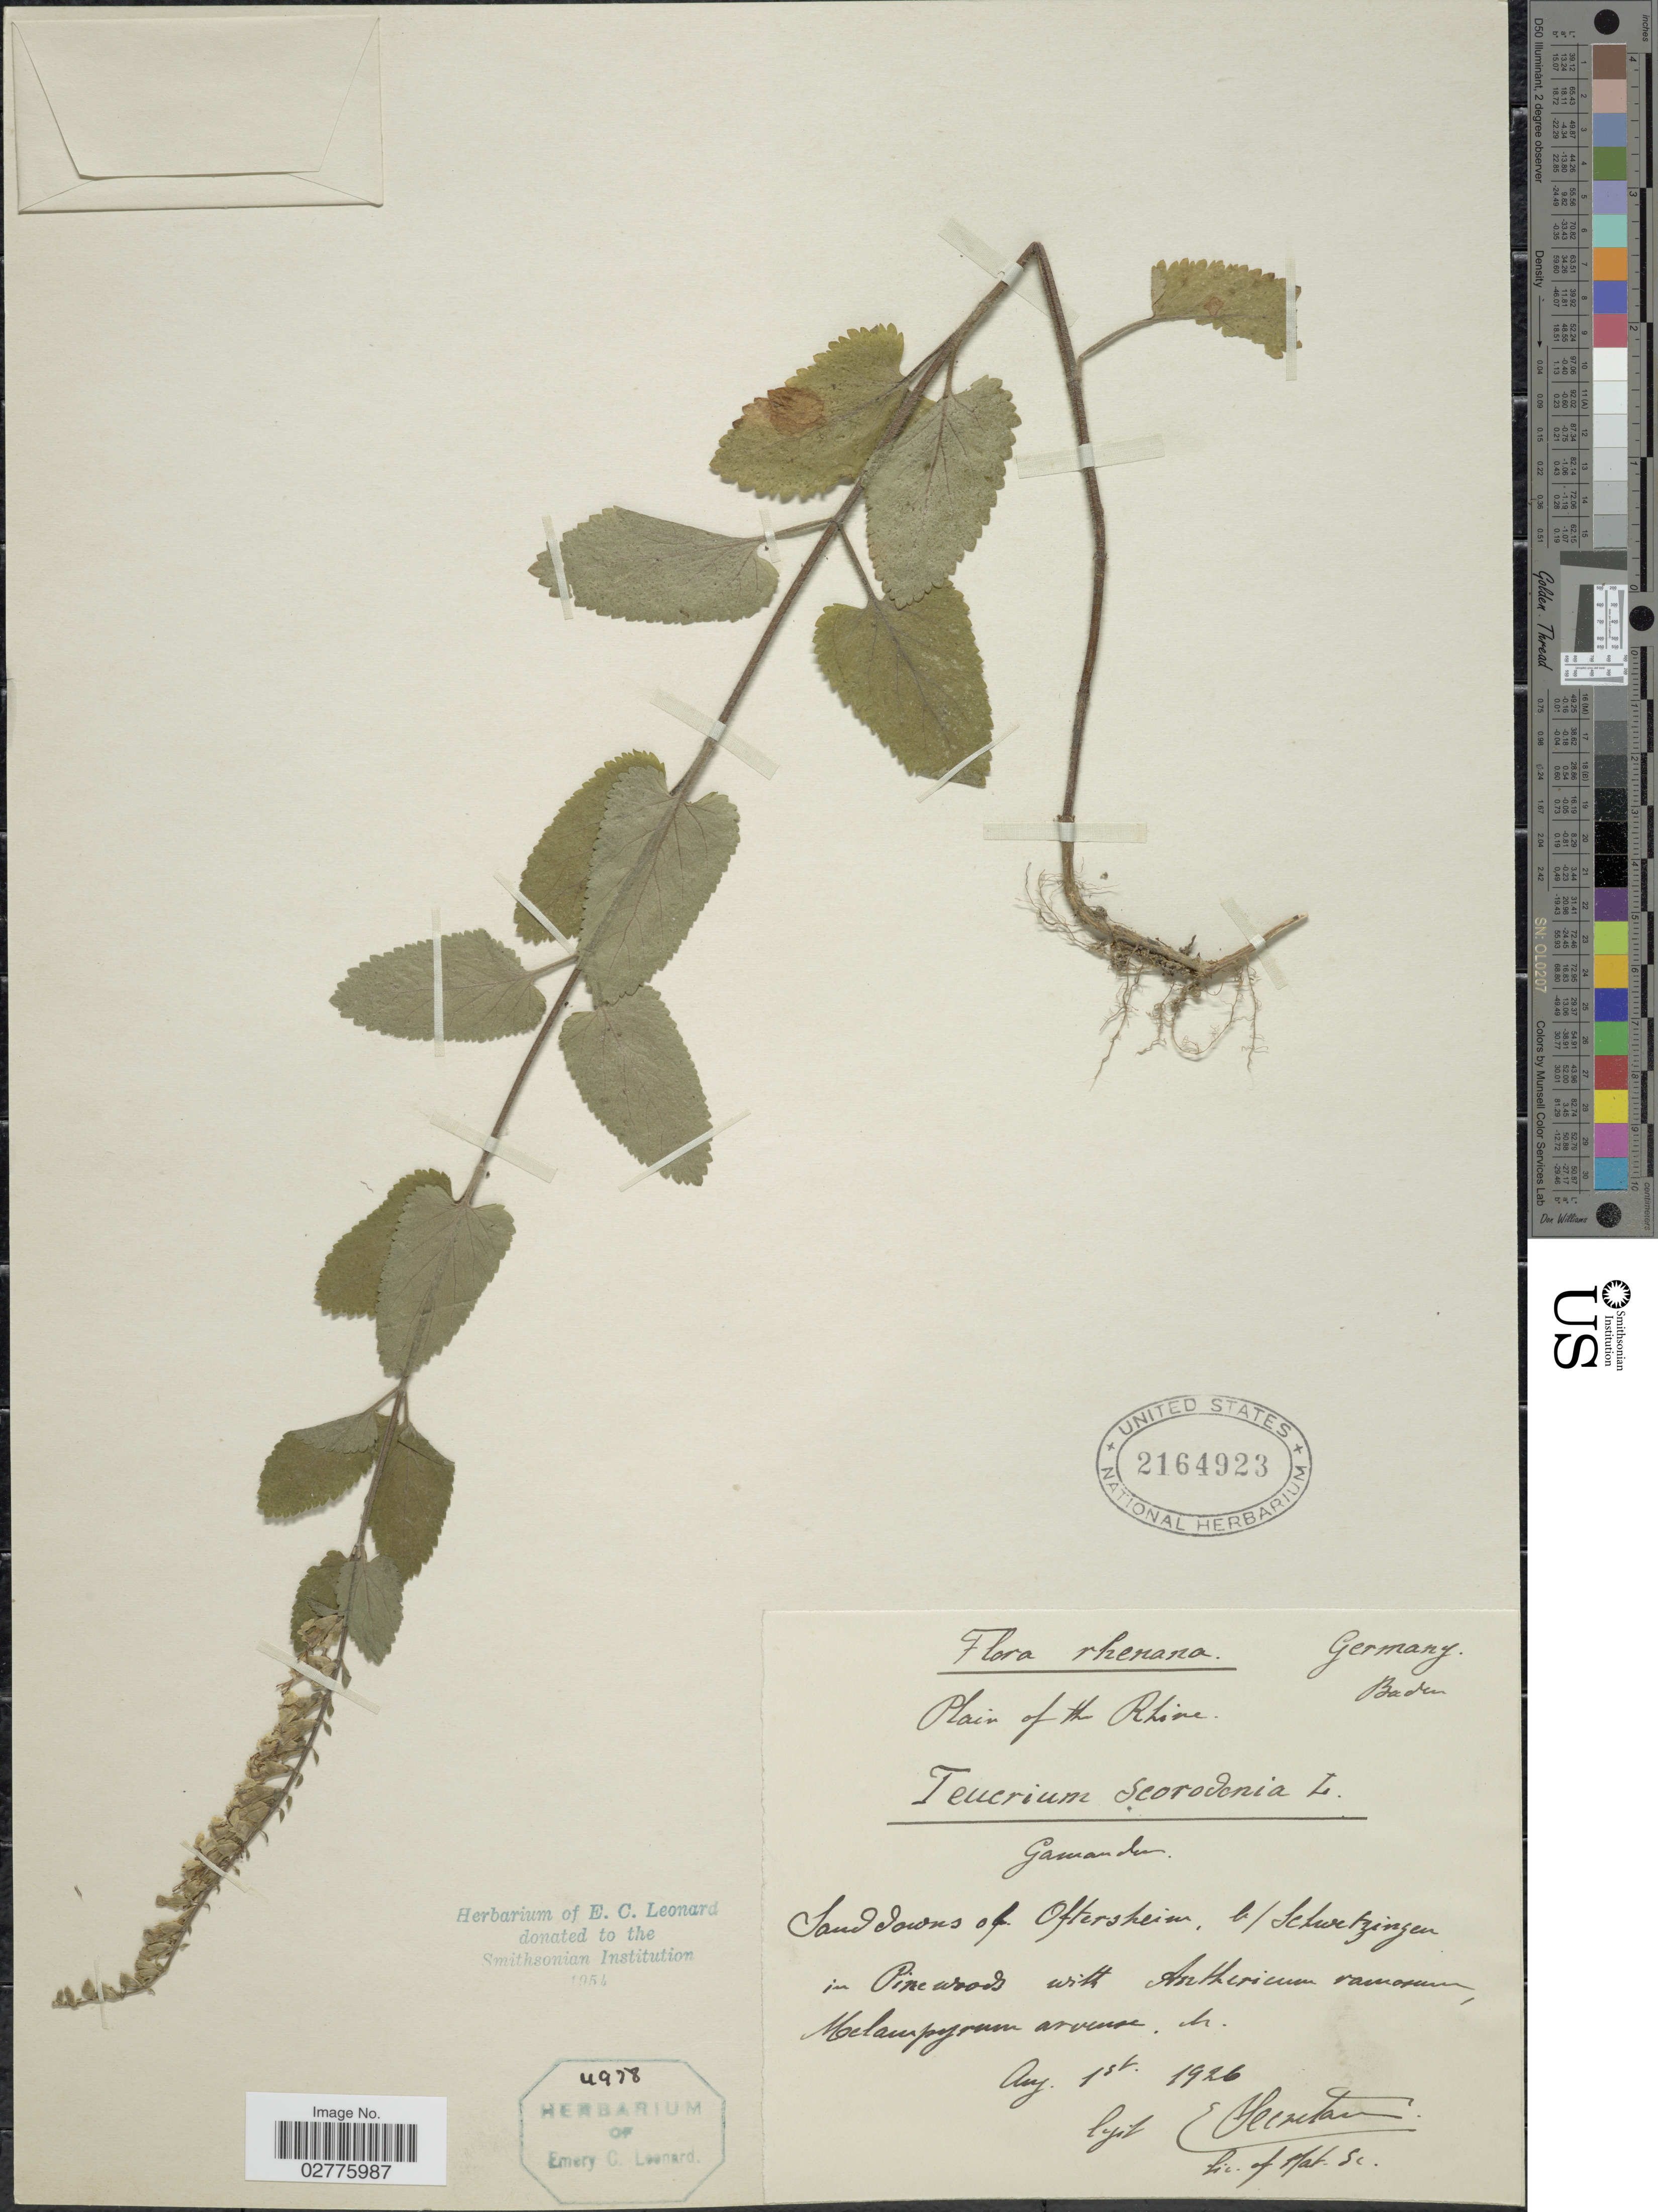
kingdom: Plantae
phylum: Tracheophyta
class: Magnoliopsida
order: Lamiales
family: Lamiaceae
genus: Teucrium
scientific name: Teucrium scorodonia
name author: L.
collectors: E. Secretan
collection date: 1926-08-01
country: Germany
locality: Rhenana, Plain of the Rhine, Baden. Sanddowns of Oftersheim, b/Schwetzingen. [interpreted]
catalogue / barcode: US 2164923